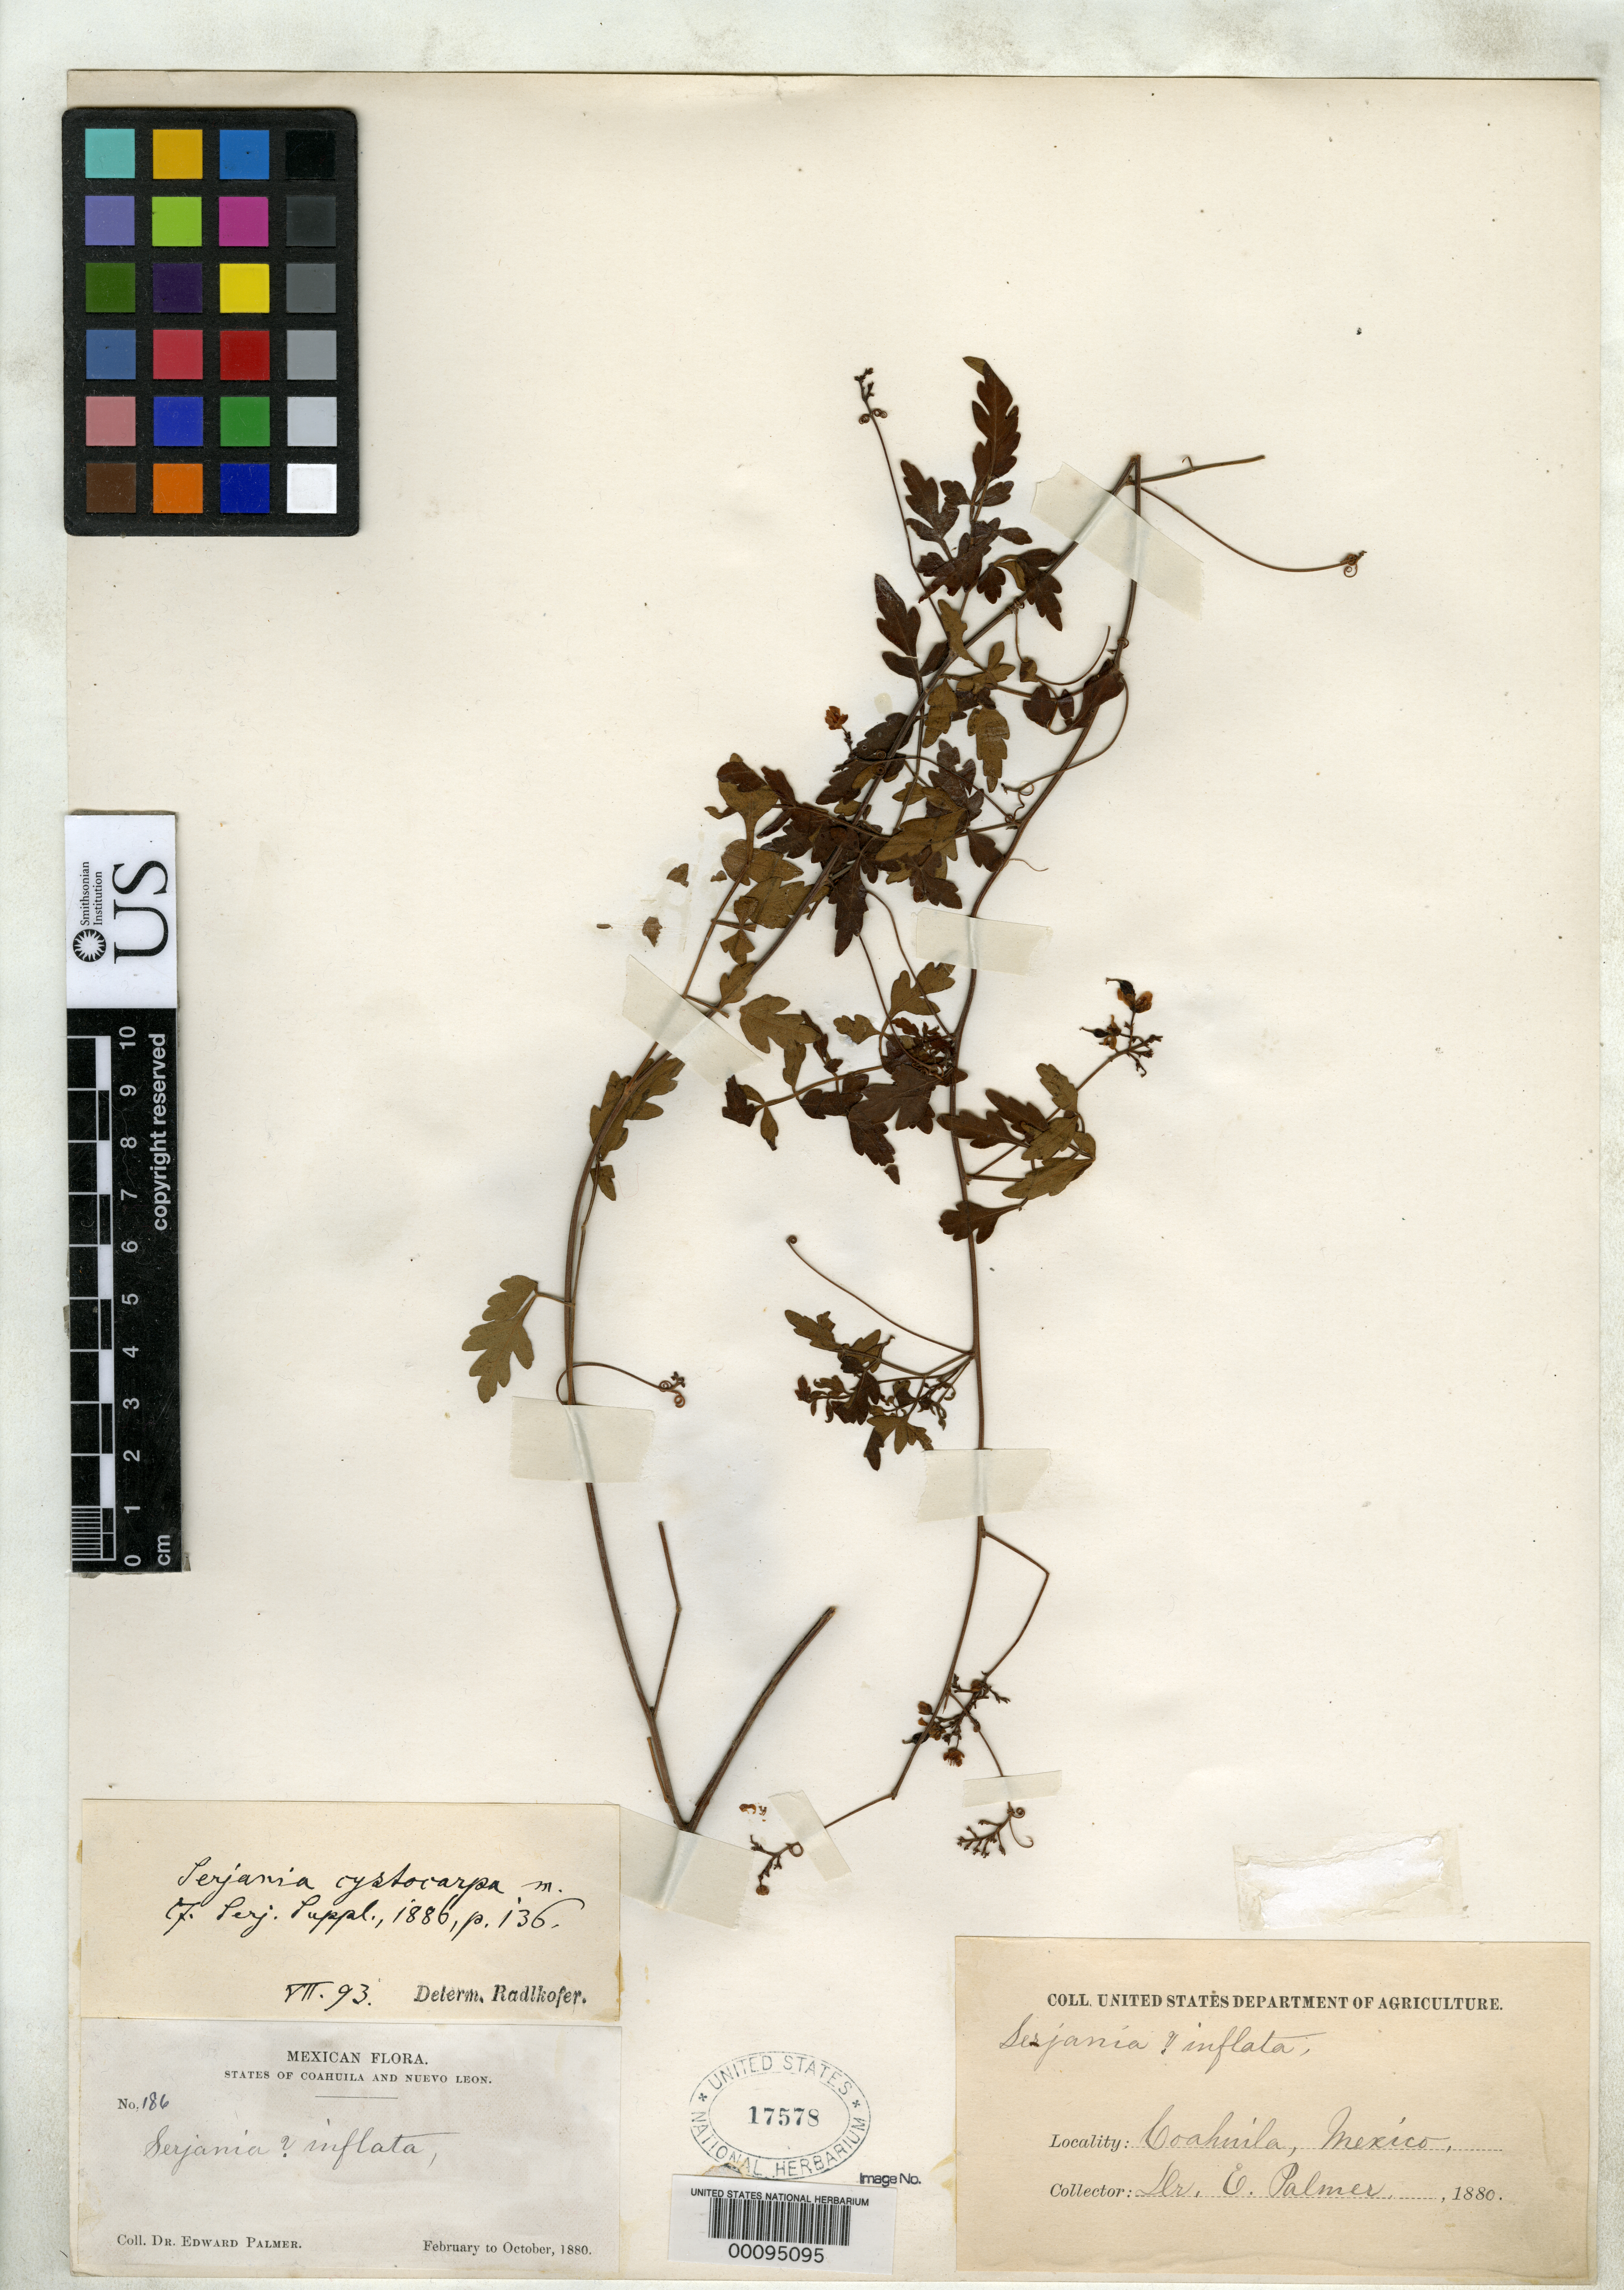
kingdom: Plantae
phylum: Tracheophyta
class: Magnoliopsida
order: Sapindales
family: Sapindaceae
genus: Serjania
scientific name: Serjania cystocarpa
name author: Radlk.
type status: Type Collection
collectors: E. Palmer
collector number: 186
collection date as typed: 1880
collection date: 1880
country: Mexico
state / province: Coahuila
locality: Caracol Mts., SE of Monclova.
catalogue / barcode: US 17578